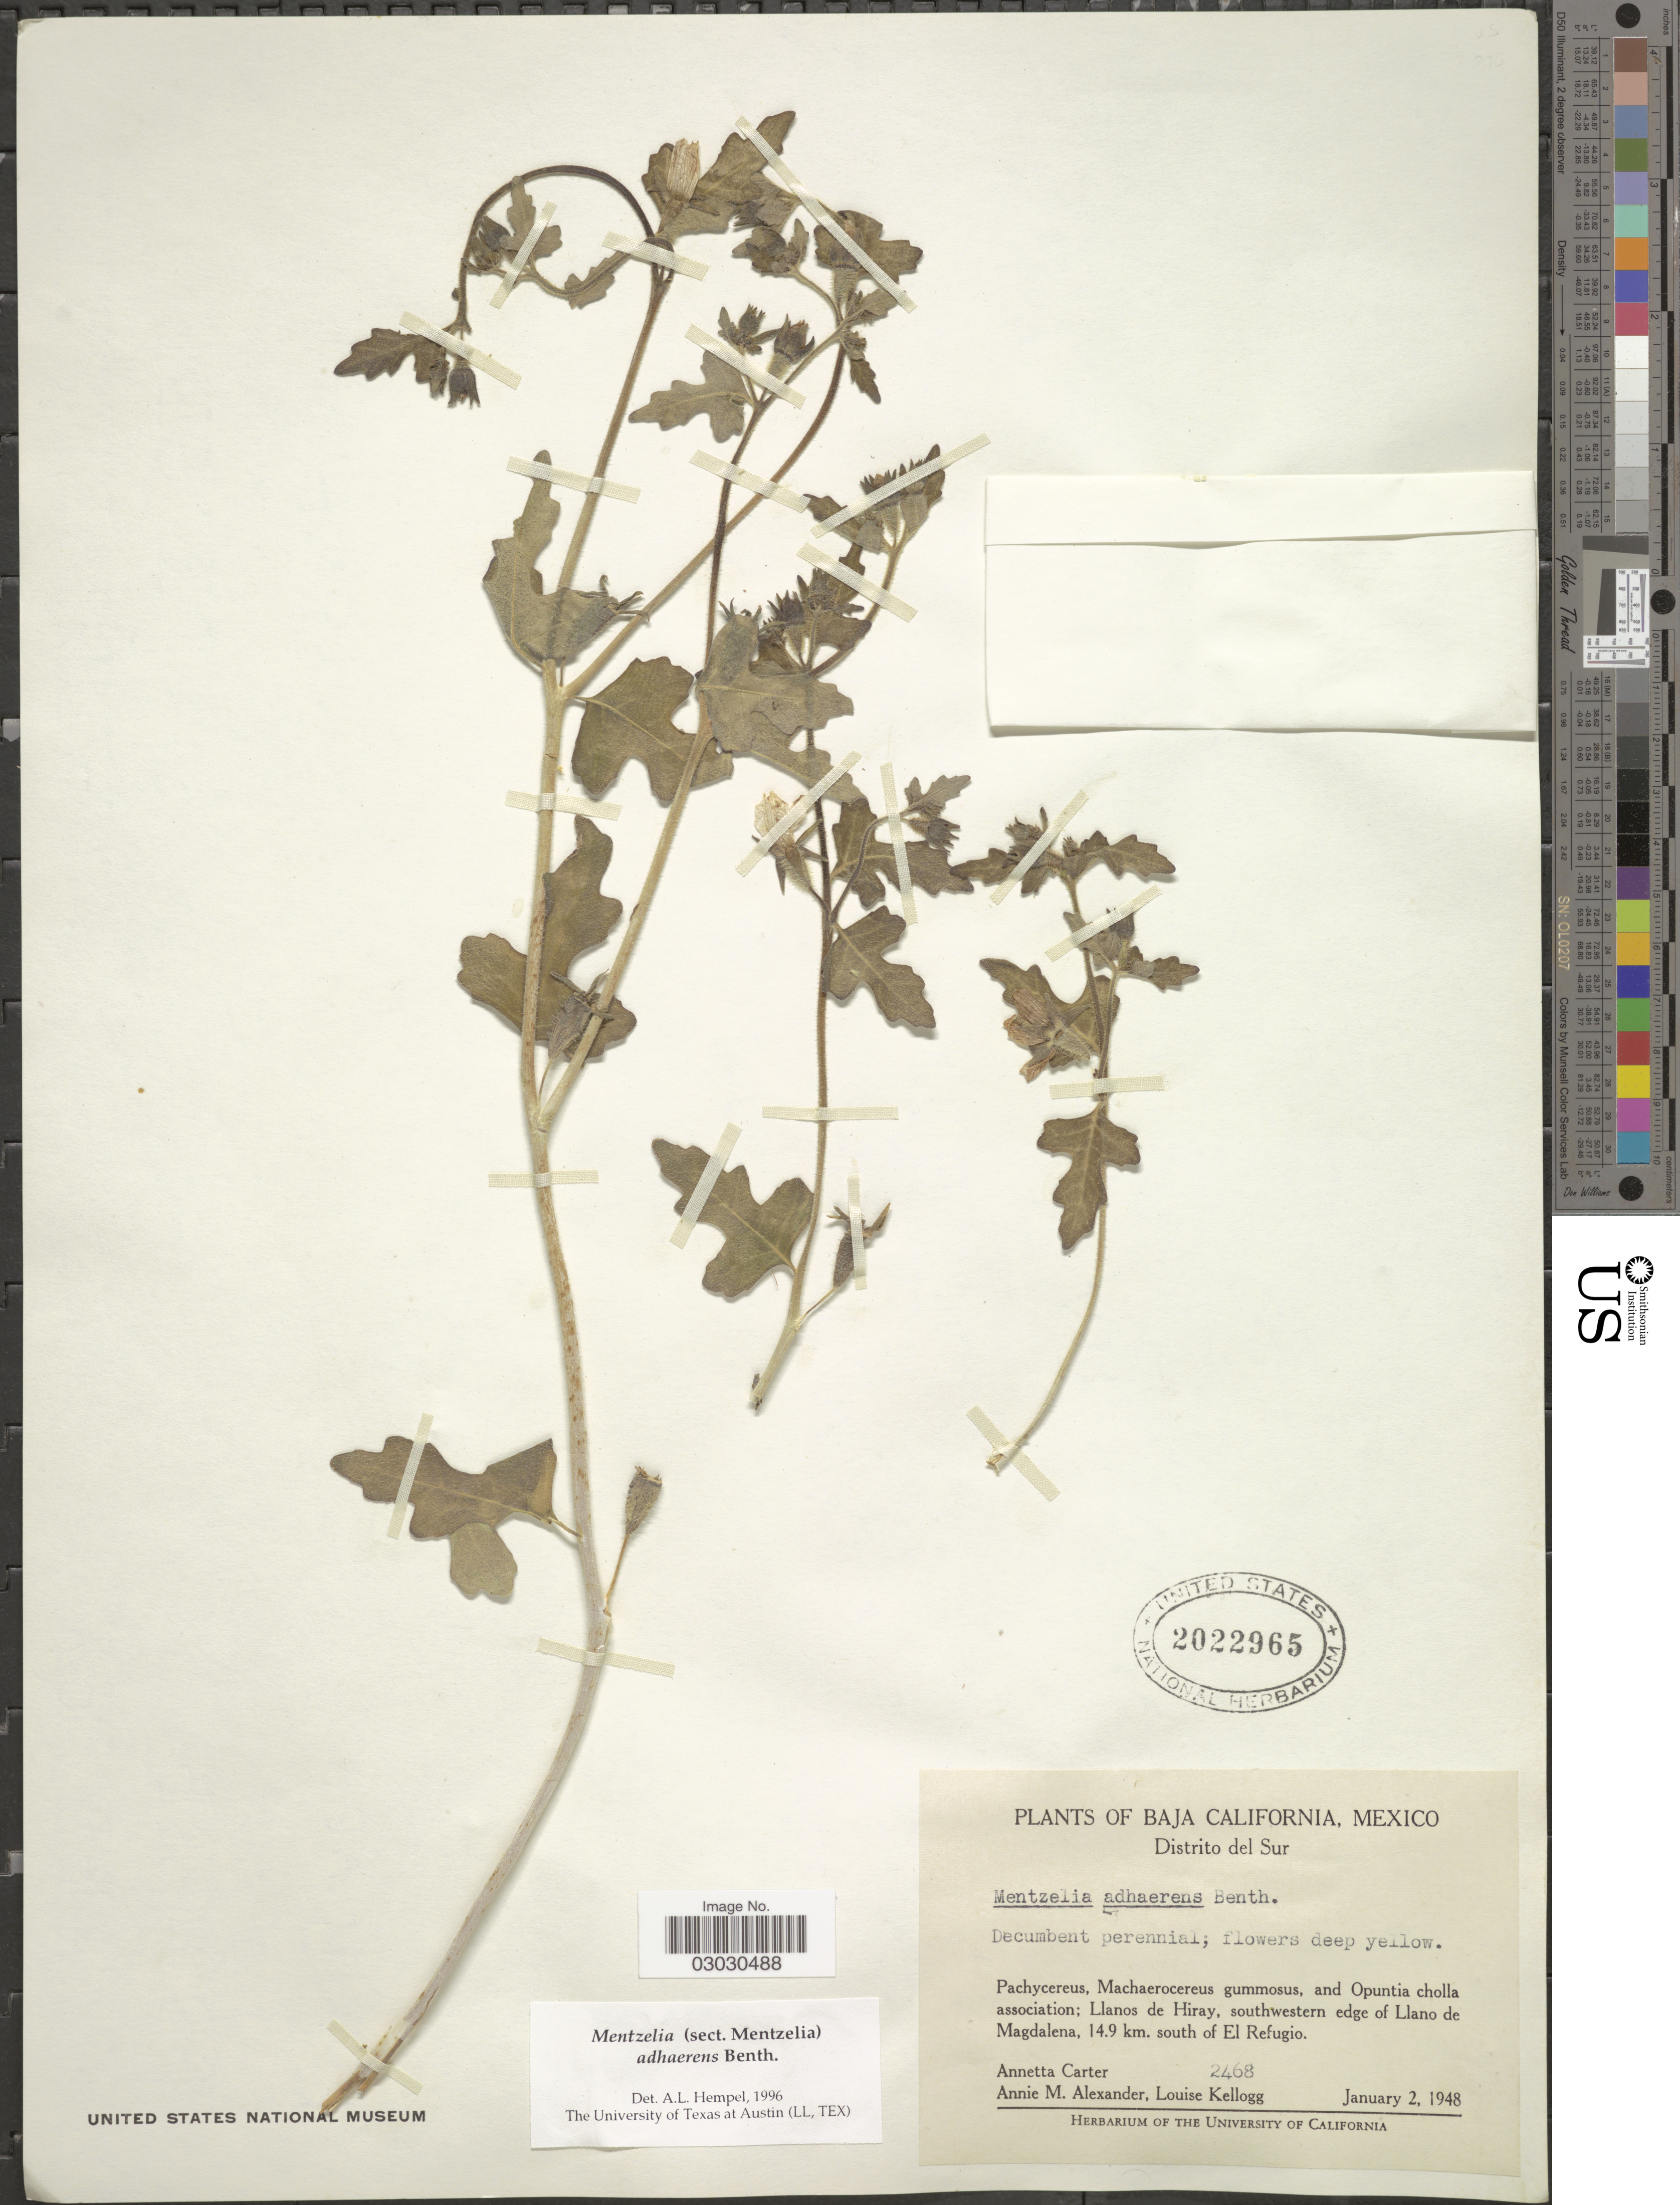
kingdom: Plantae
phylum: Tracheophyta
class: Magnoliopsida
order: Cornales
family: Loasaceae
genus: Mentzelia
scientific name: Mentzelia adhaerens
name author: Benth.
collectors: A. Carter, A. M. Alexander & L. Kellog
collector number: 2468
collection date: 1948-01-02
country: Mexico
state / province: Baja California Sur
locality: Distrito del Sur. Llanos de Hiray, southwestern edge of Llano de Magdalena, 14.9 km. south of El Refugio.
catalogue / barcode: US 2022965